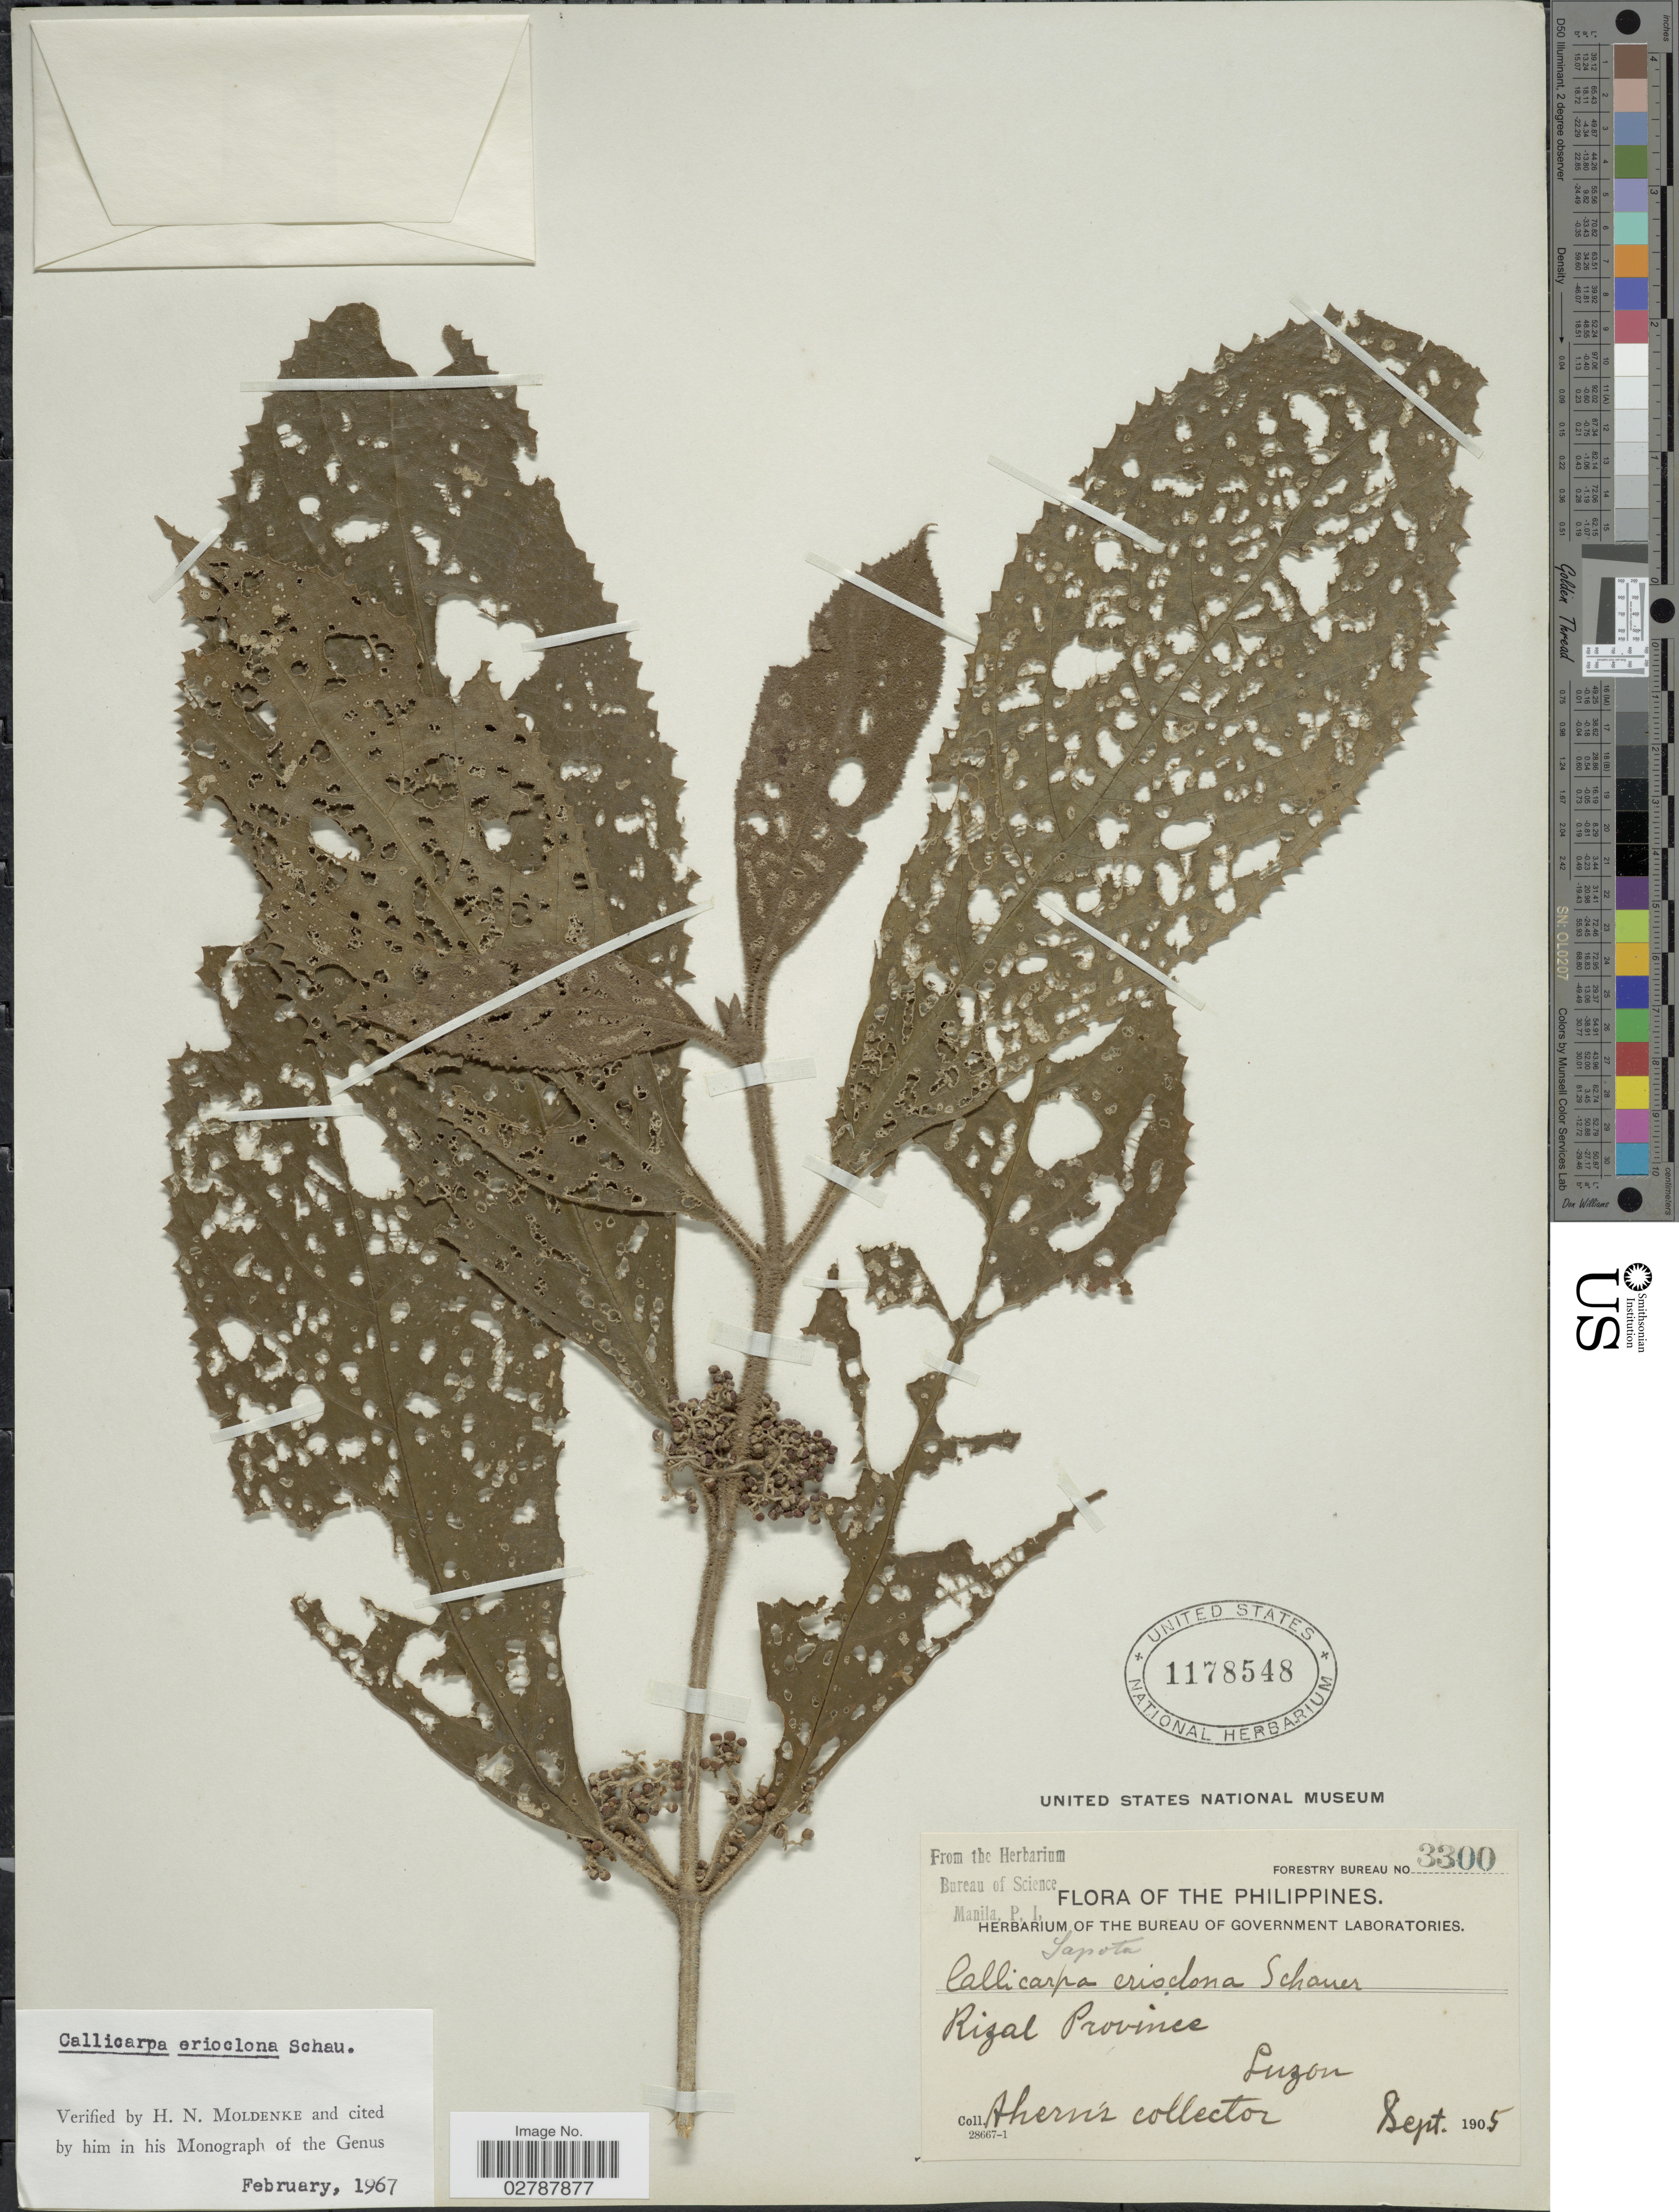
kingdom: Plantae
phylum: Tracheophyta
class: Magnoliopsida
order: Lamiales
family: Lamiaceae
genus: Callicarpa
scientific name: Callicarpa erioclona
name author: Schauer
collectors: Ahern's collector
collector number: Forestry Bureau3300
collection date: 1905-09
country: Philippines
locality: Rizal Province. Luzon.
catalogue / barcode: US 1178548